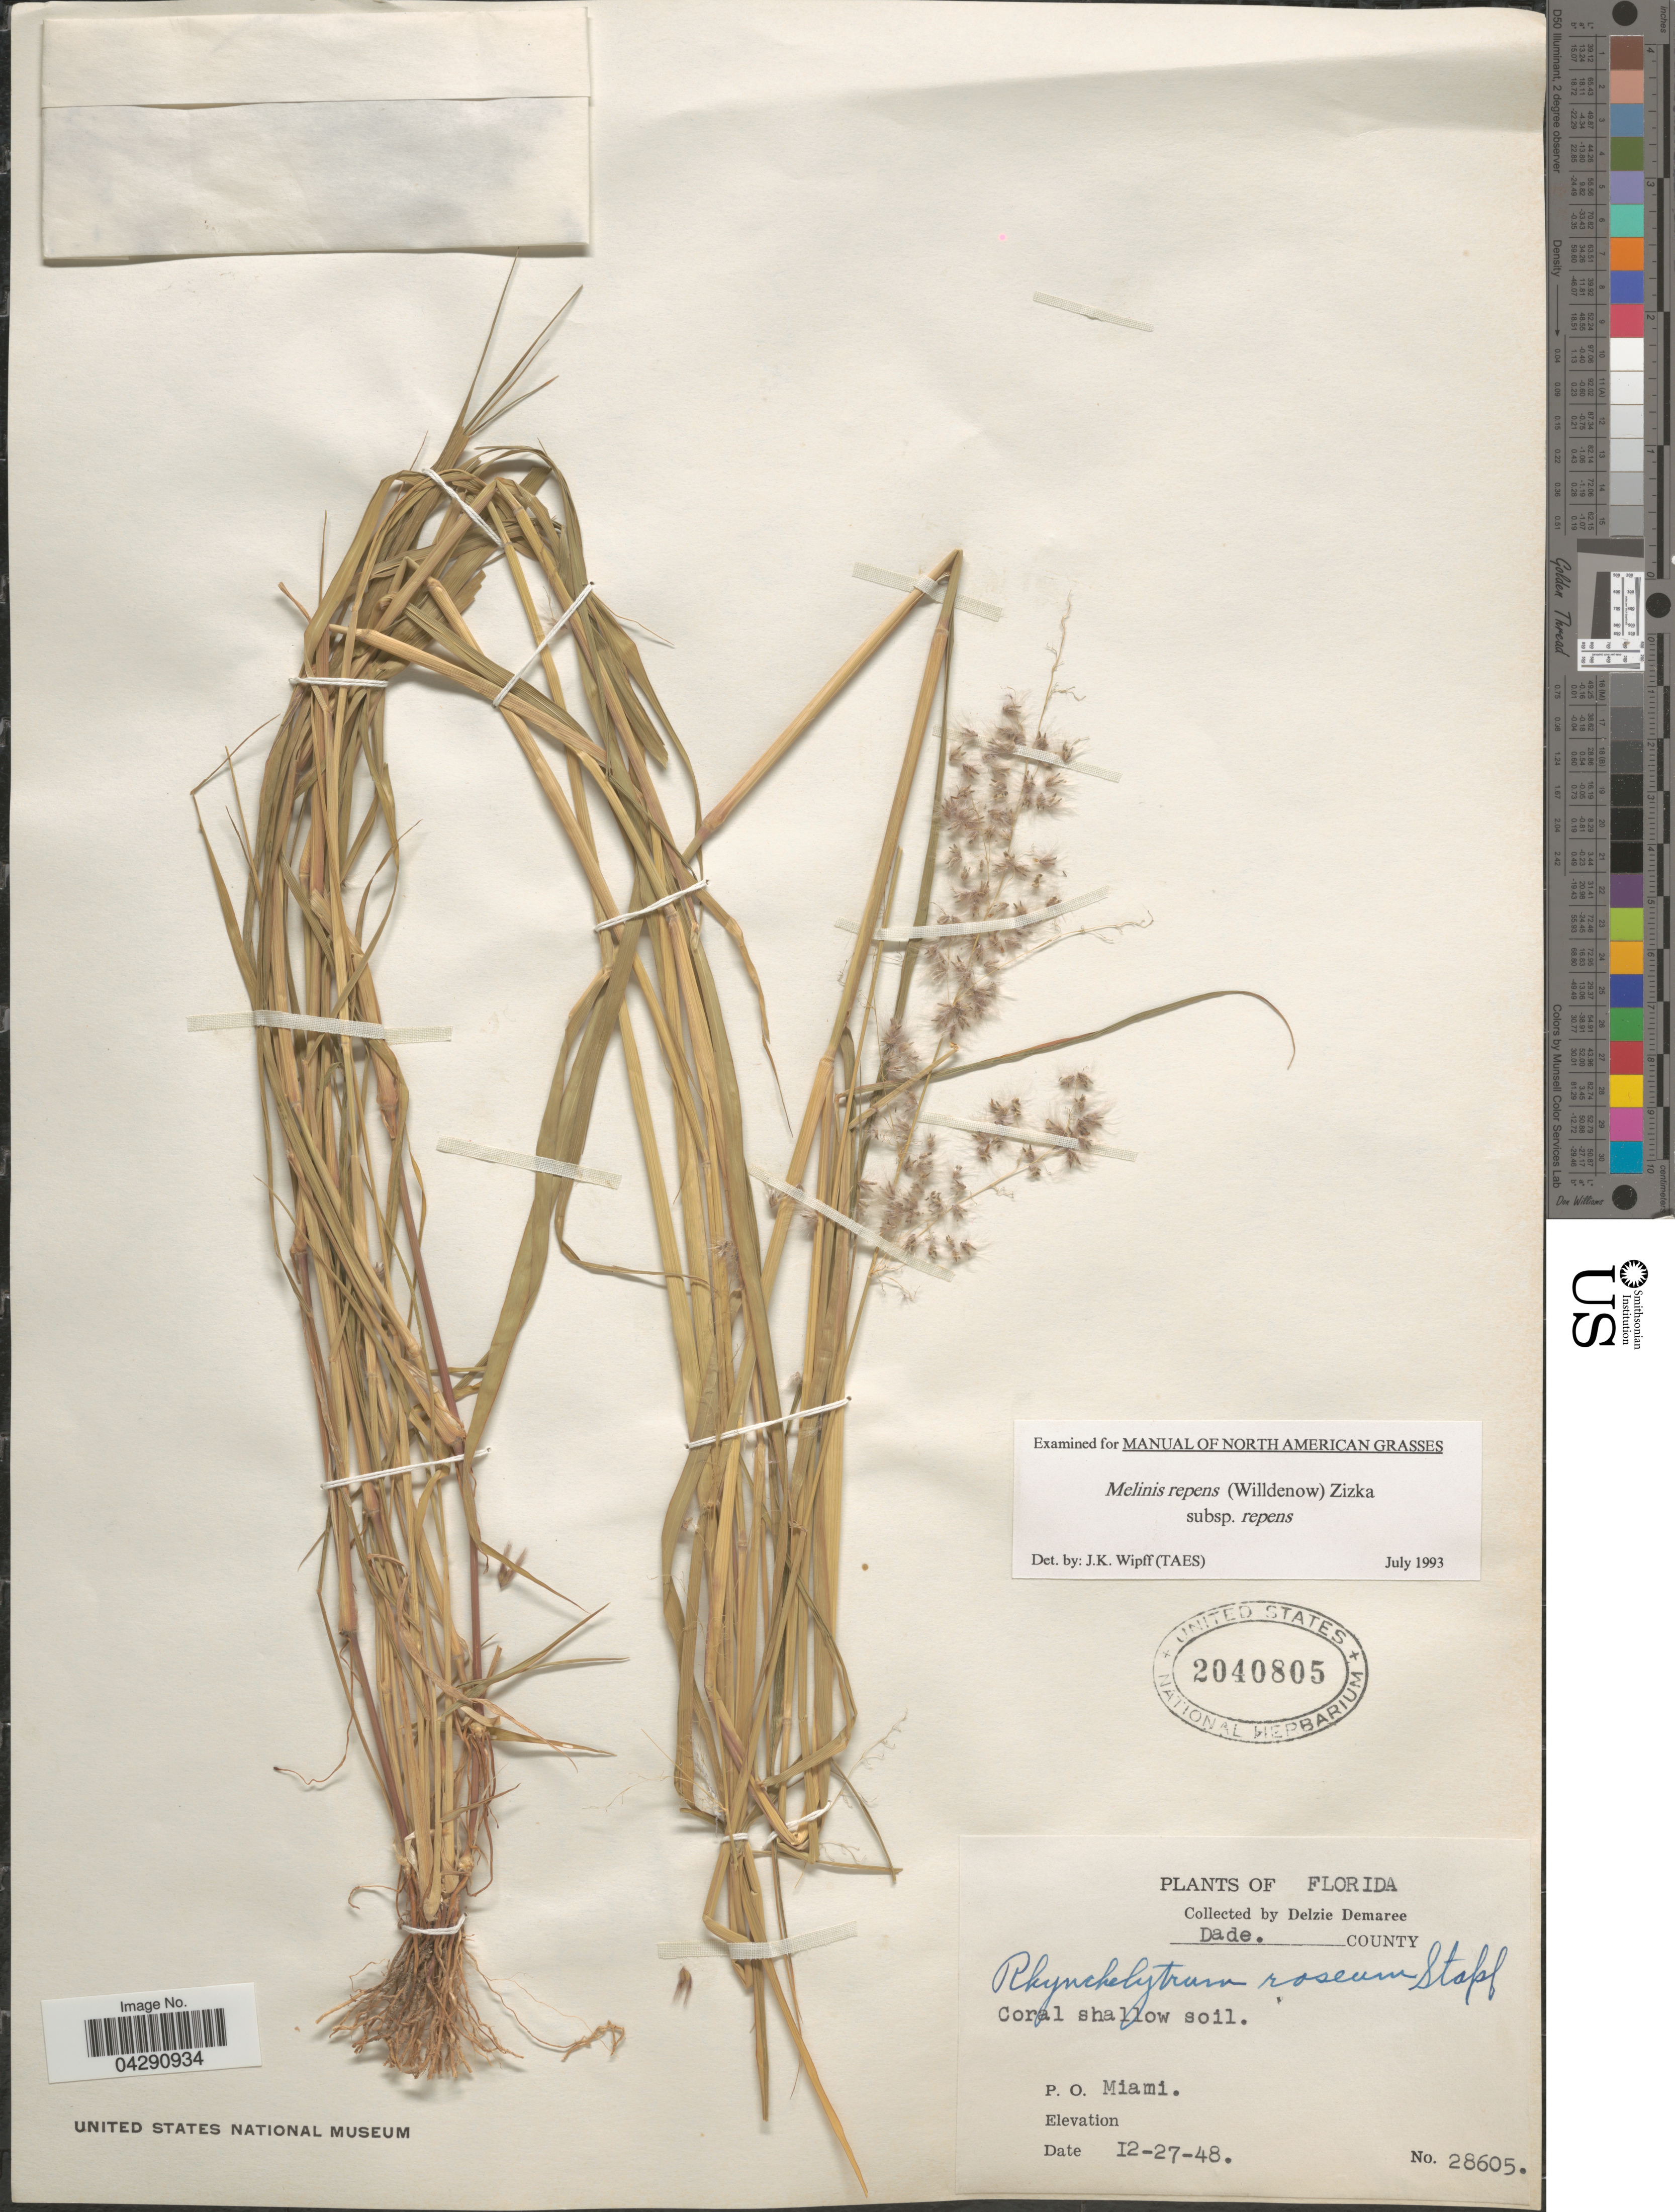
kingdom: Plantae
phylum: Tracheophyta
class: Liliopsida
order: Poales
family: Poaceae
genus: Melinis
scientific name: Melinis repens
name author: (Willd.) Zizka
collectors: D. Demaree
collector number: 28605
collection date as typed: Transcribed d/m/y: 27/12/48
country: United States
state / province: Florida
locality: Dade County. P. O. Miami.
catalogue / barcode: US 2040805